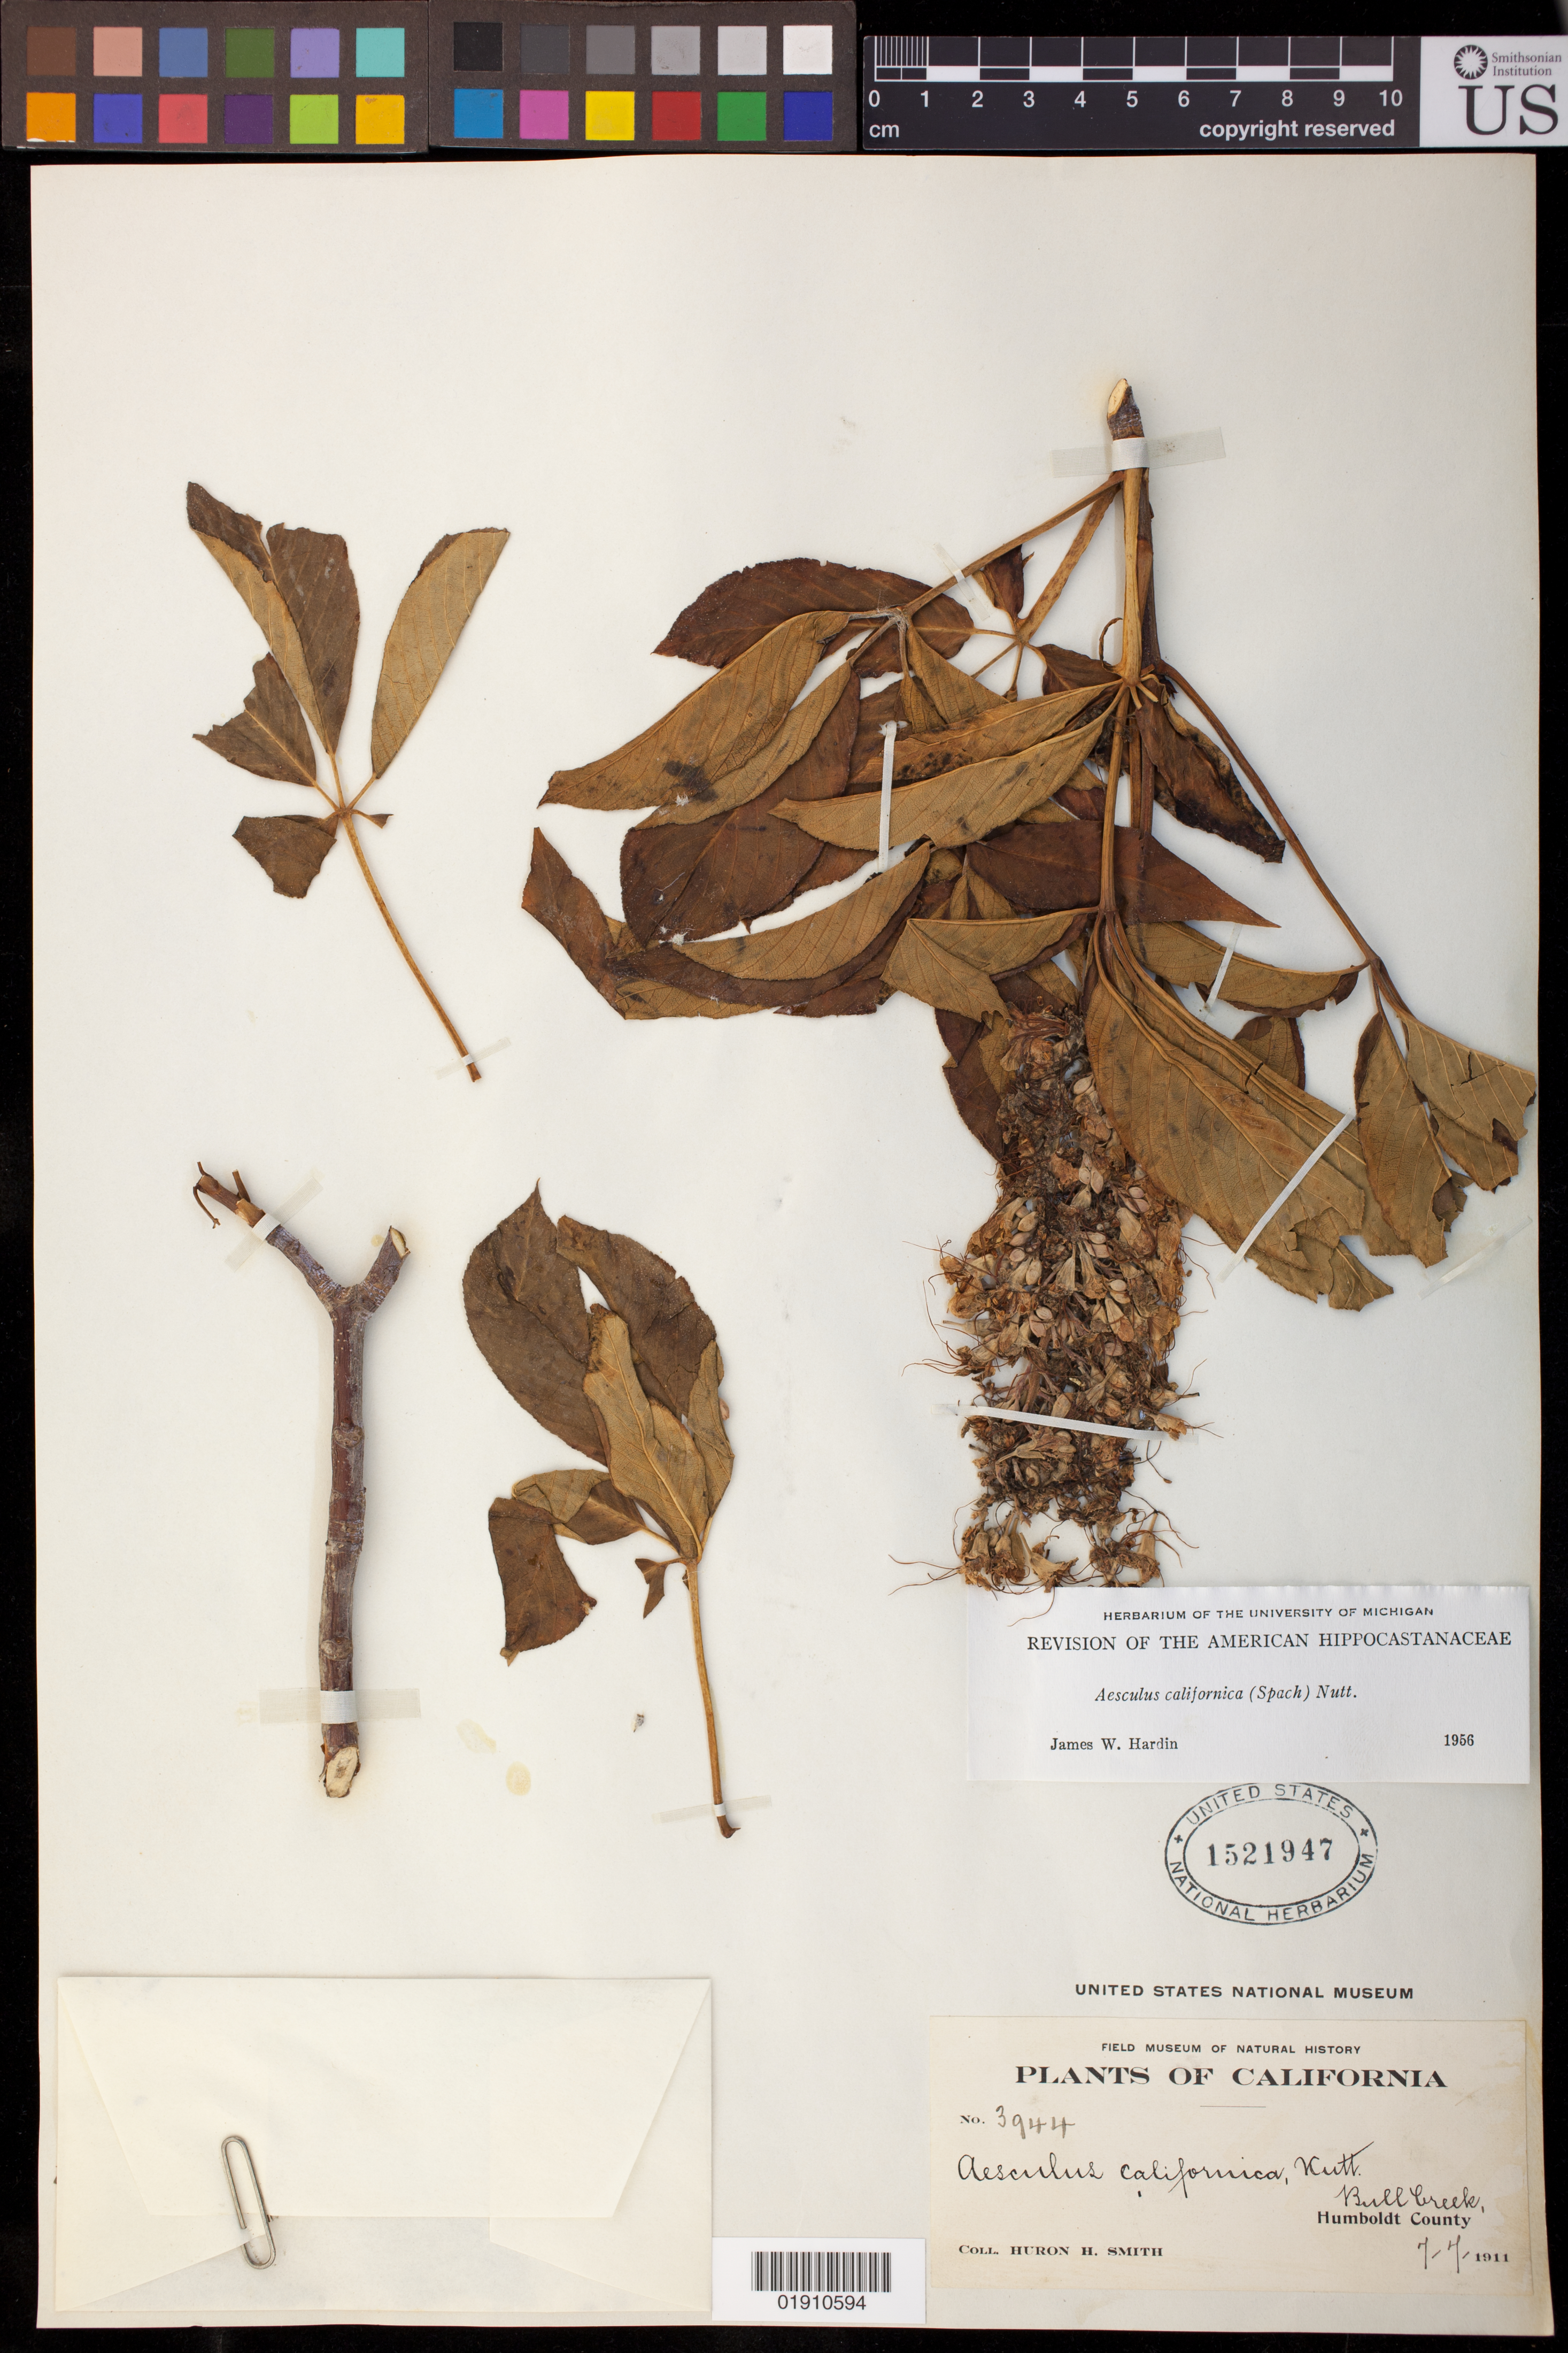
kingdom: Plantae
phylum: Tracheophyta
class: Magnoliopsida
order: Sapindales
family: Sapindaceae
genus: Aesculus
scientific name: Aesculus californica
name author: (Spach) Nutt.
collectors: H. H. Smith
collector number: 3944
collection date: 1911-07-07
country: United States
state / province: California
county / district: Humboldt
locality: Bull Creek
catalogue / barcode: US 1521947